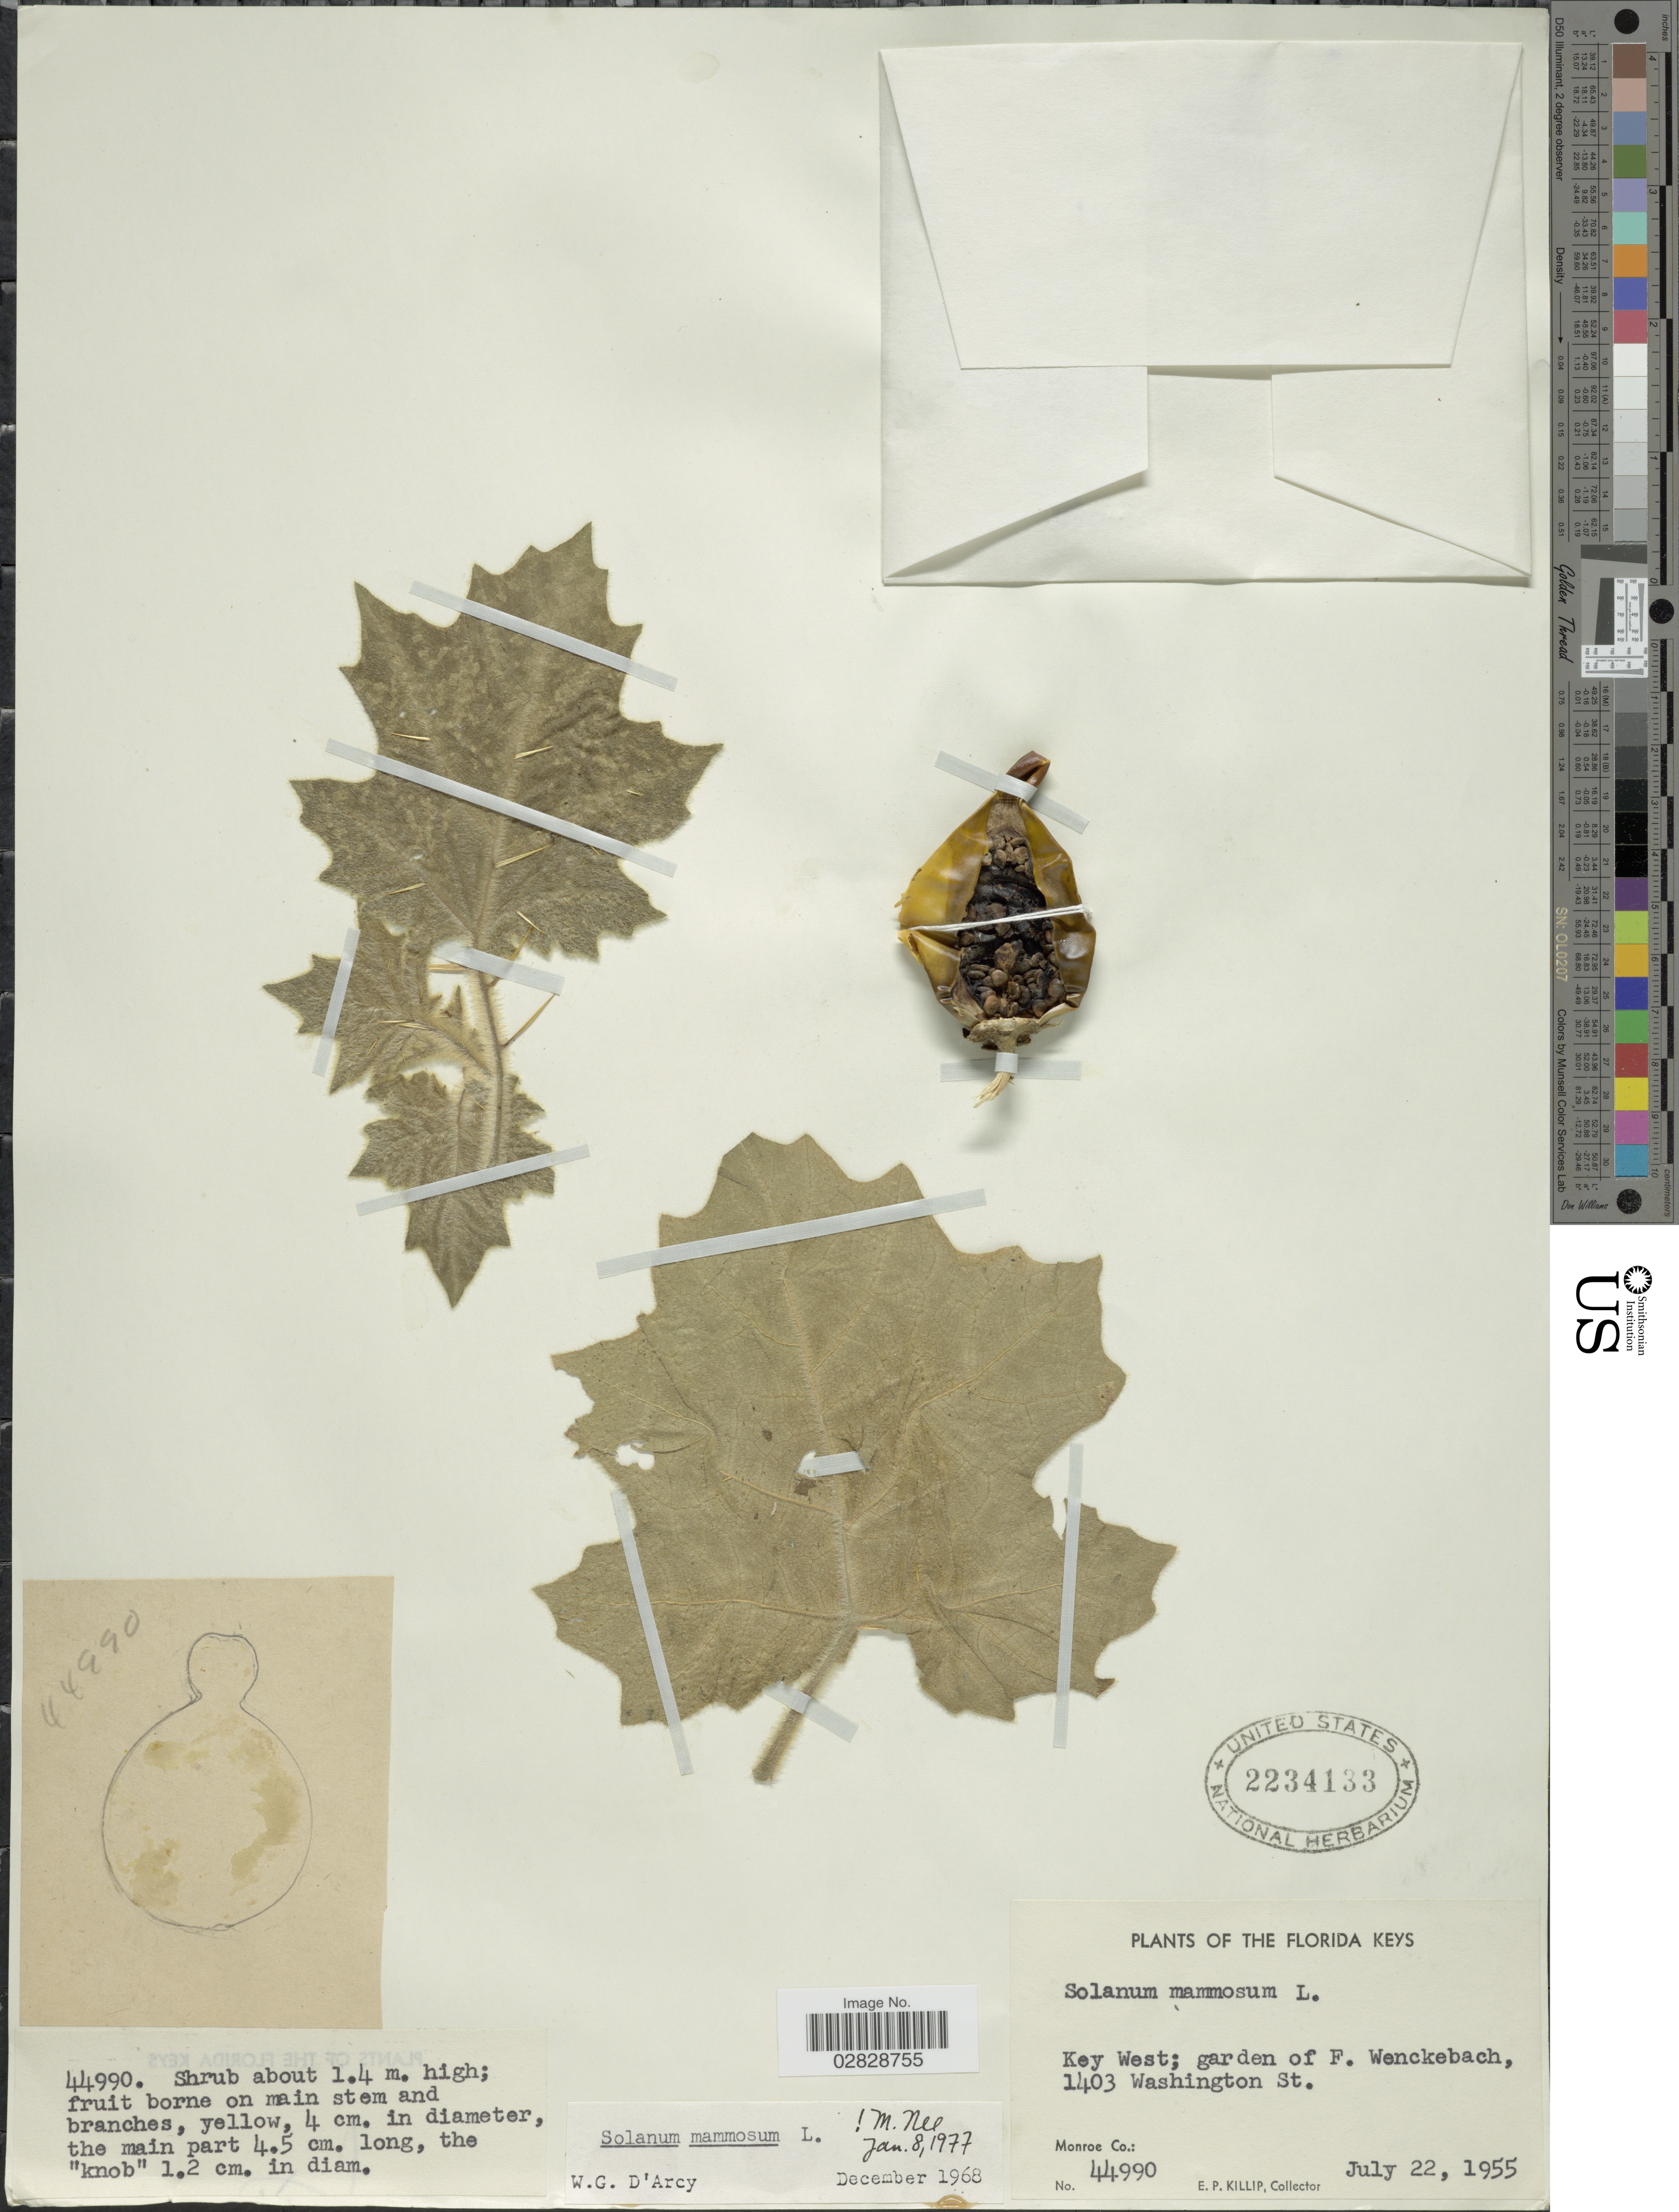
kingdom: Plantae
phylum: Tracheophyta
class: Magnoliopsida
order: Solanales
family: Solanaceae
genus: Solanum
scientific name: Solanum mammosum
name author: L.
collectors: E. P. Killip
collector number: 44990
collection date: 1955-07-22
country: United States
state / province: Florida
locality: The Florida Keys. Key West; garden of F. Wenckebach, 1403 Washington St. Monroe Co.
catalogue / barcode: US 2234133